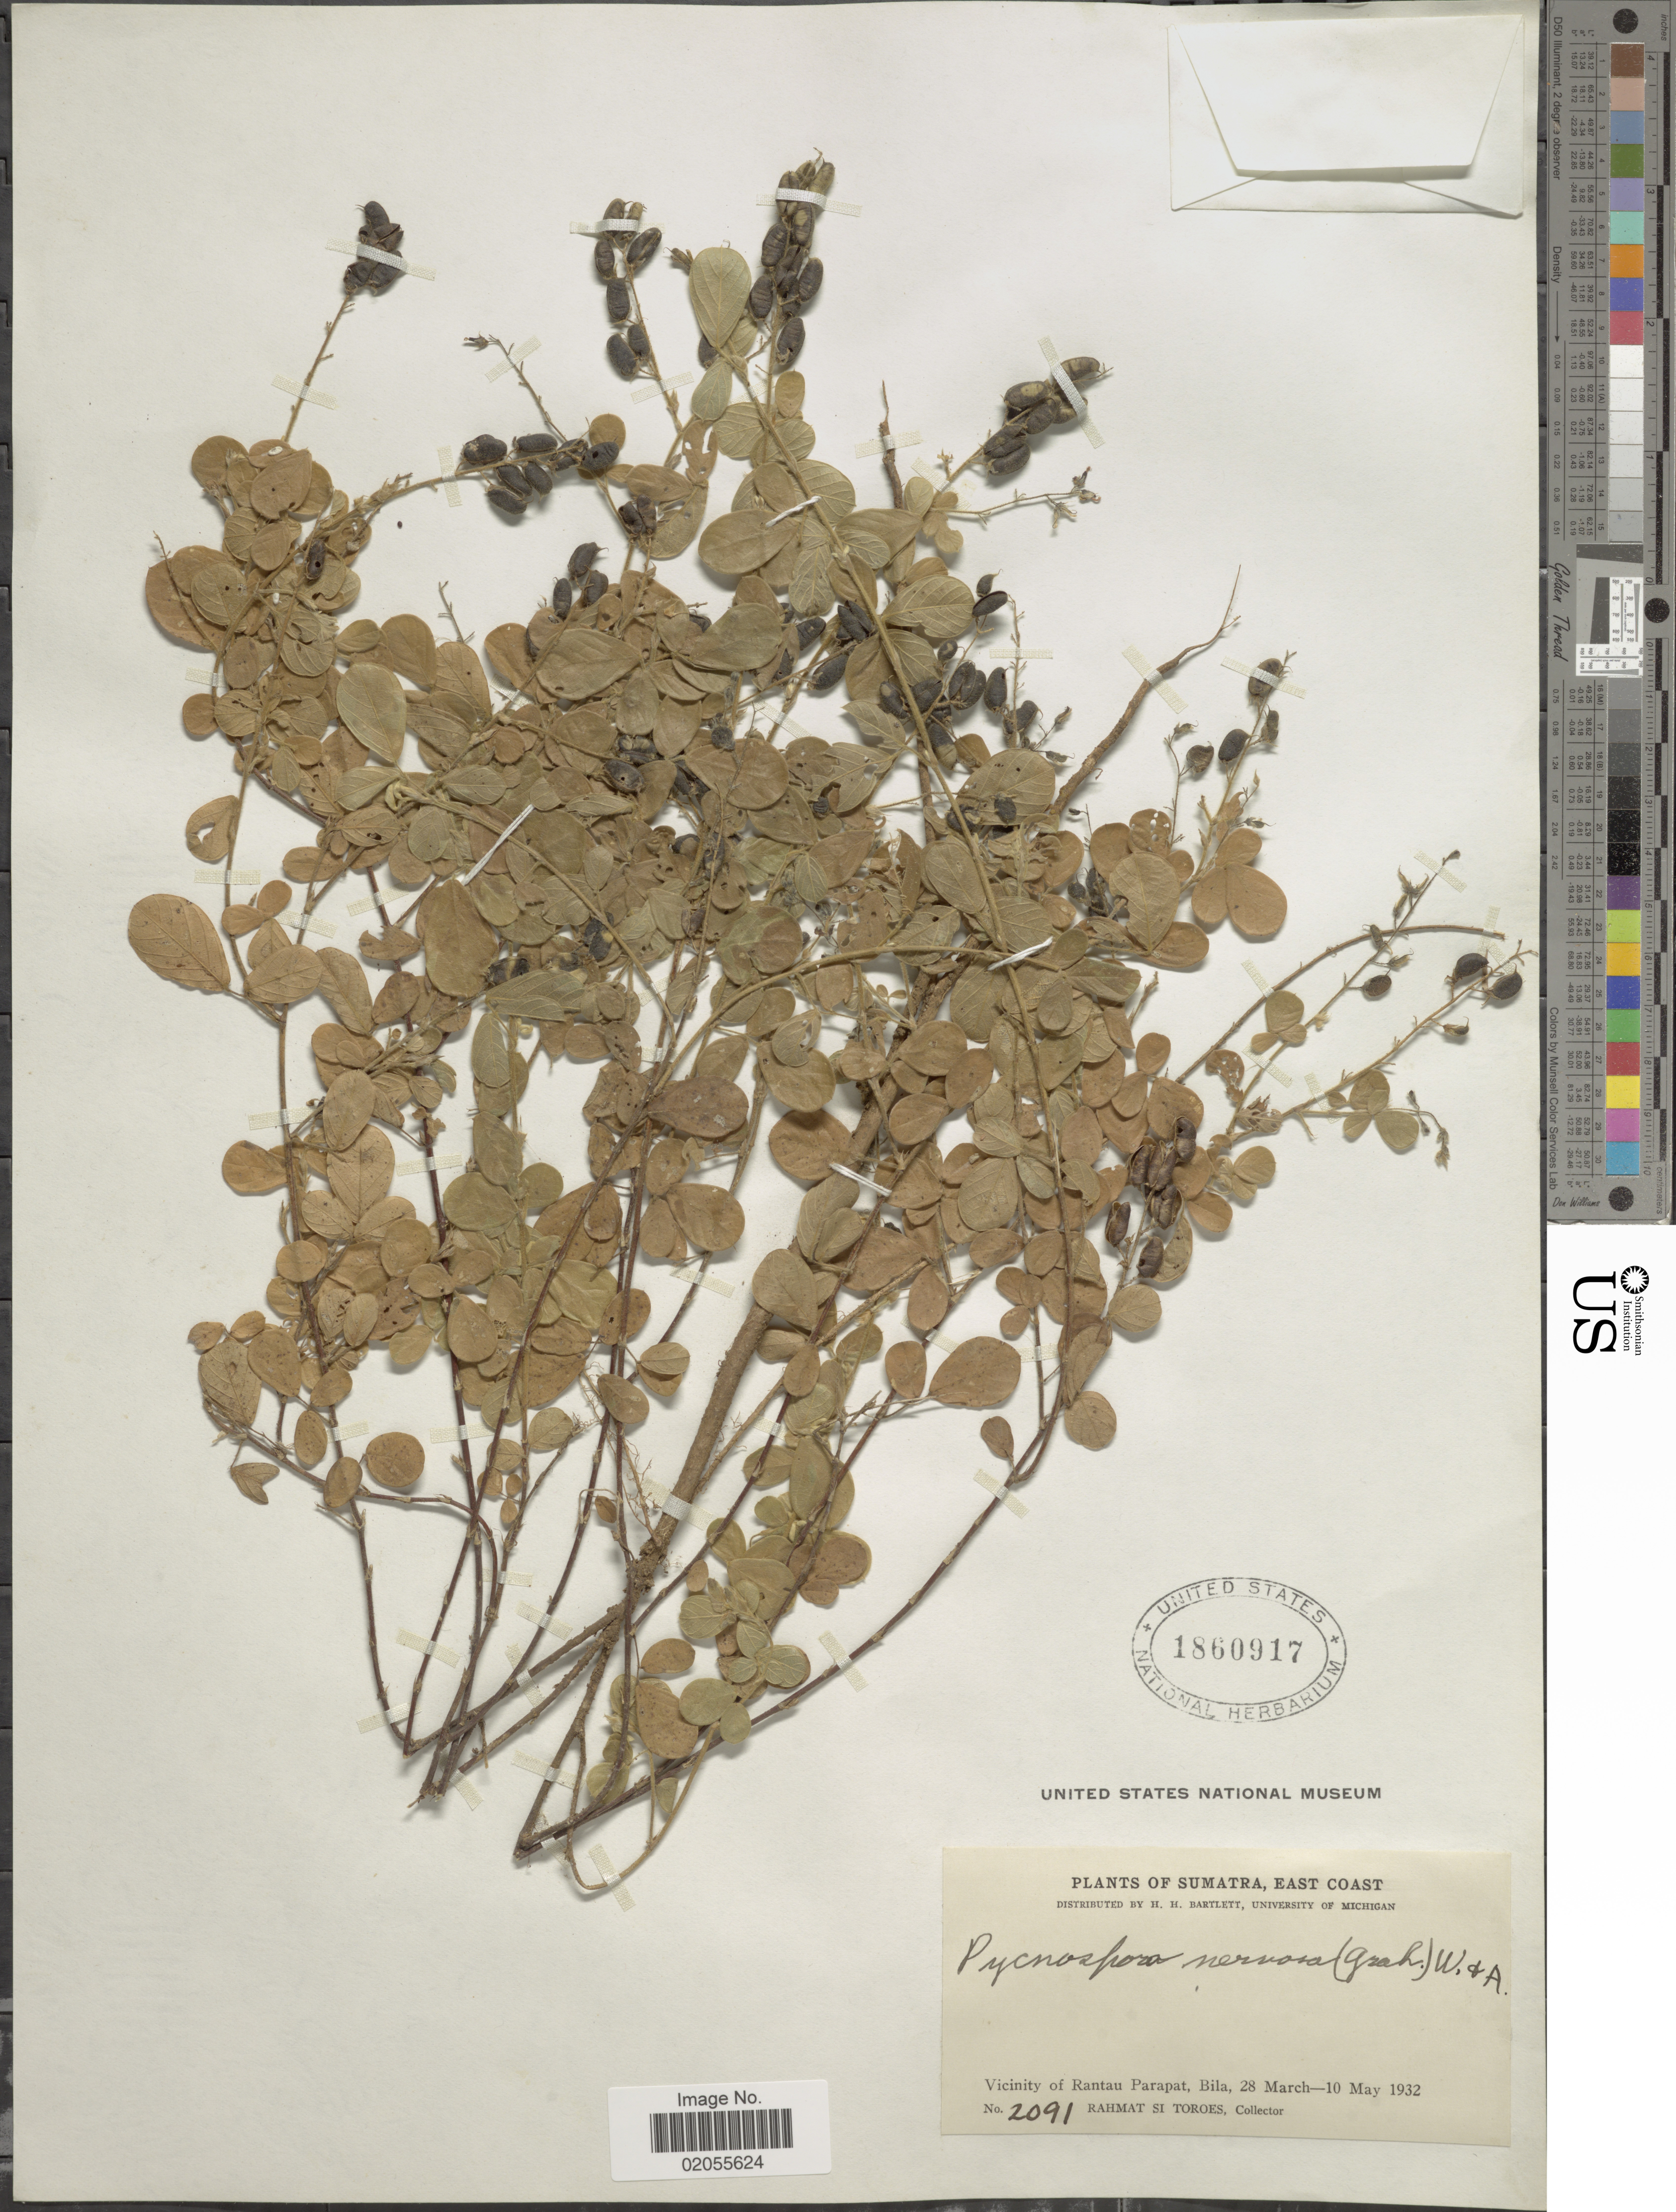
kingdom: Plantae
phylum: Tracheophyta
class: Magnoliopsida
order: Fabales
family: Fabaceae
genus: Pycnospora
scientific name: Pycnospora lutescens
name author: (Poir.) Schindl.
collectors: Rahmat Si Boeea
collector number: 2091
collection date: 1932-03-28/1932-05-10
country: Indonesia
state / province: Sumatra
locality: East Coast, Vicinity of Rantau Parapat, Bila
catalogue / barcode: US 1860917